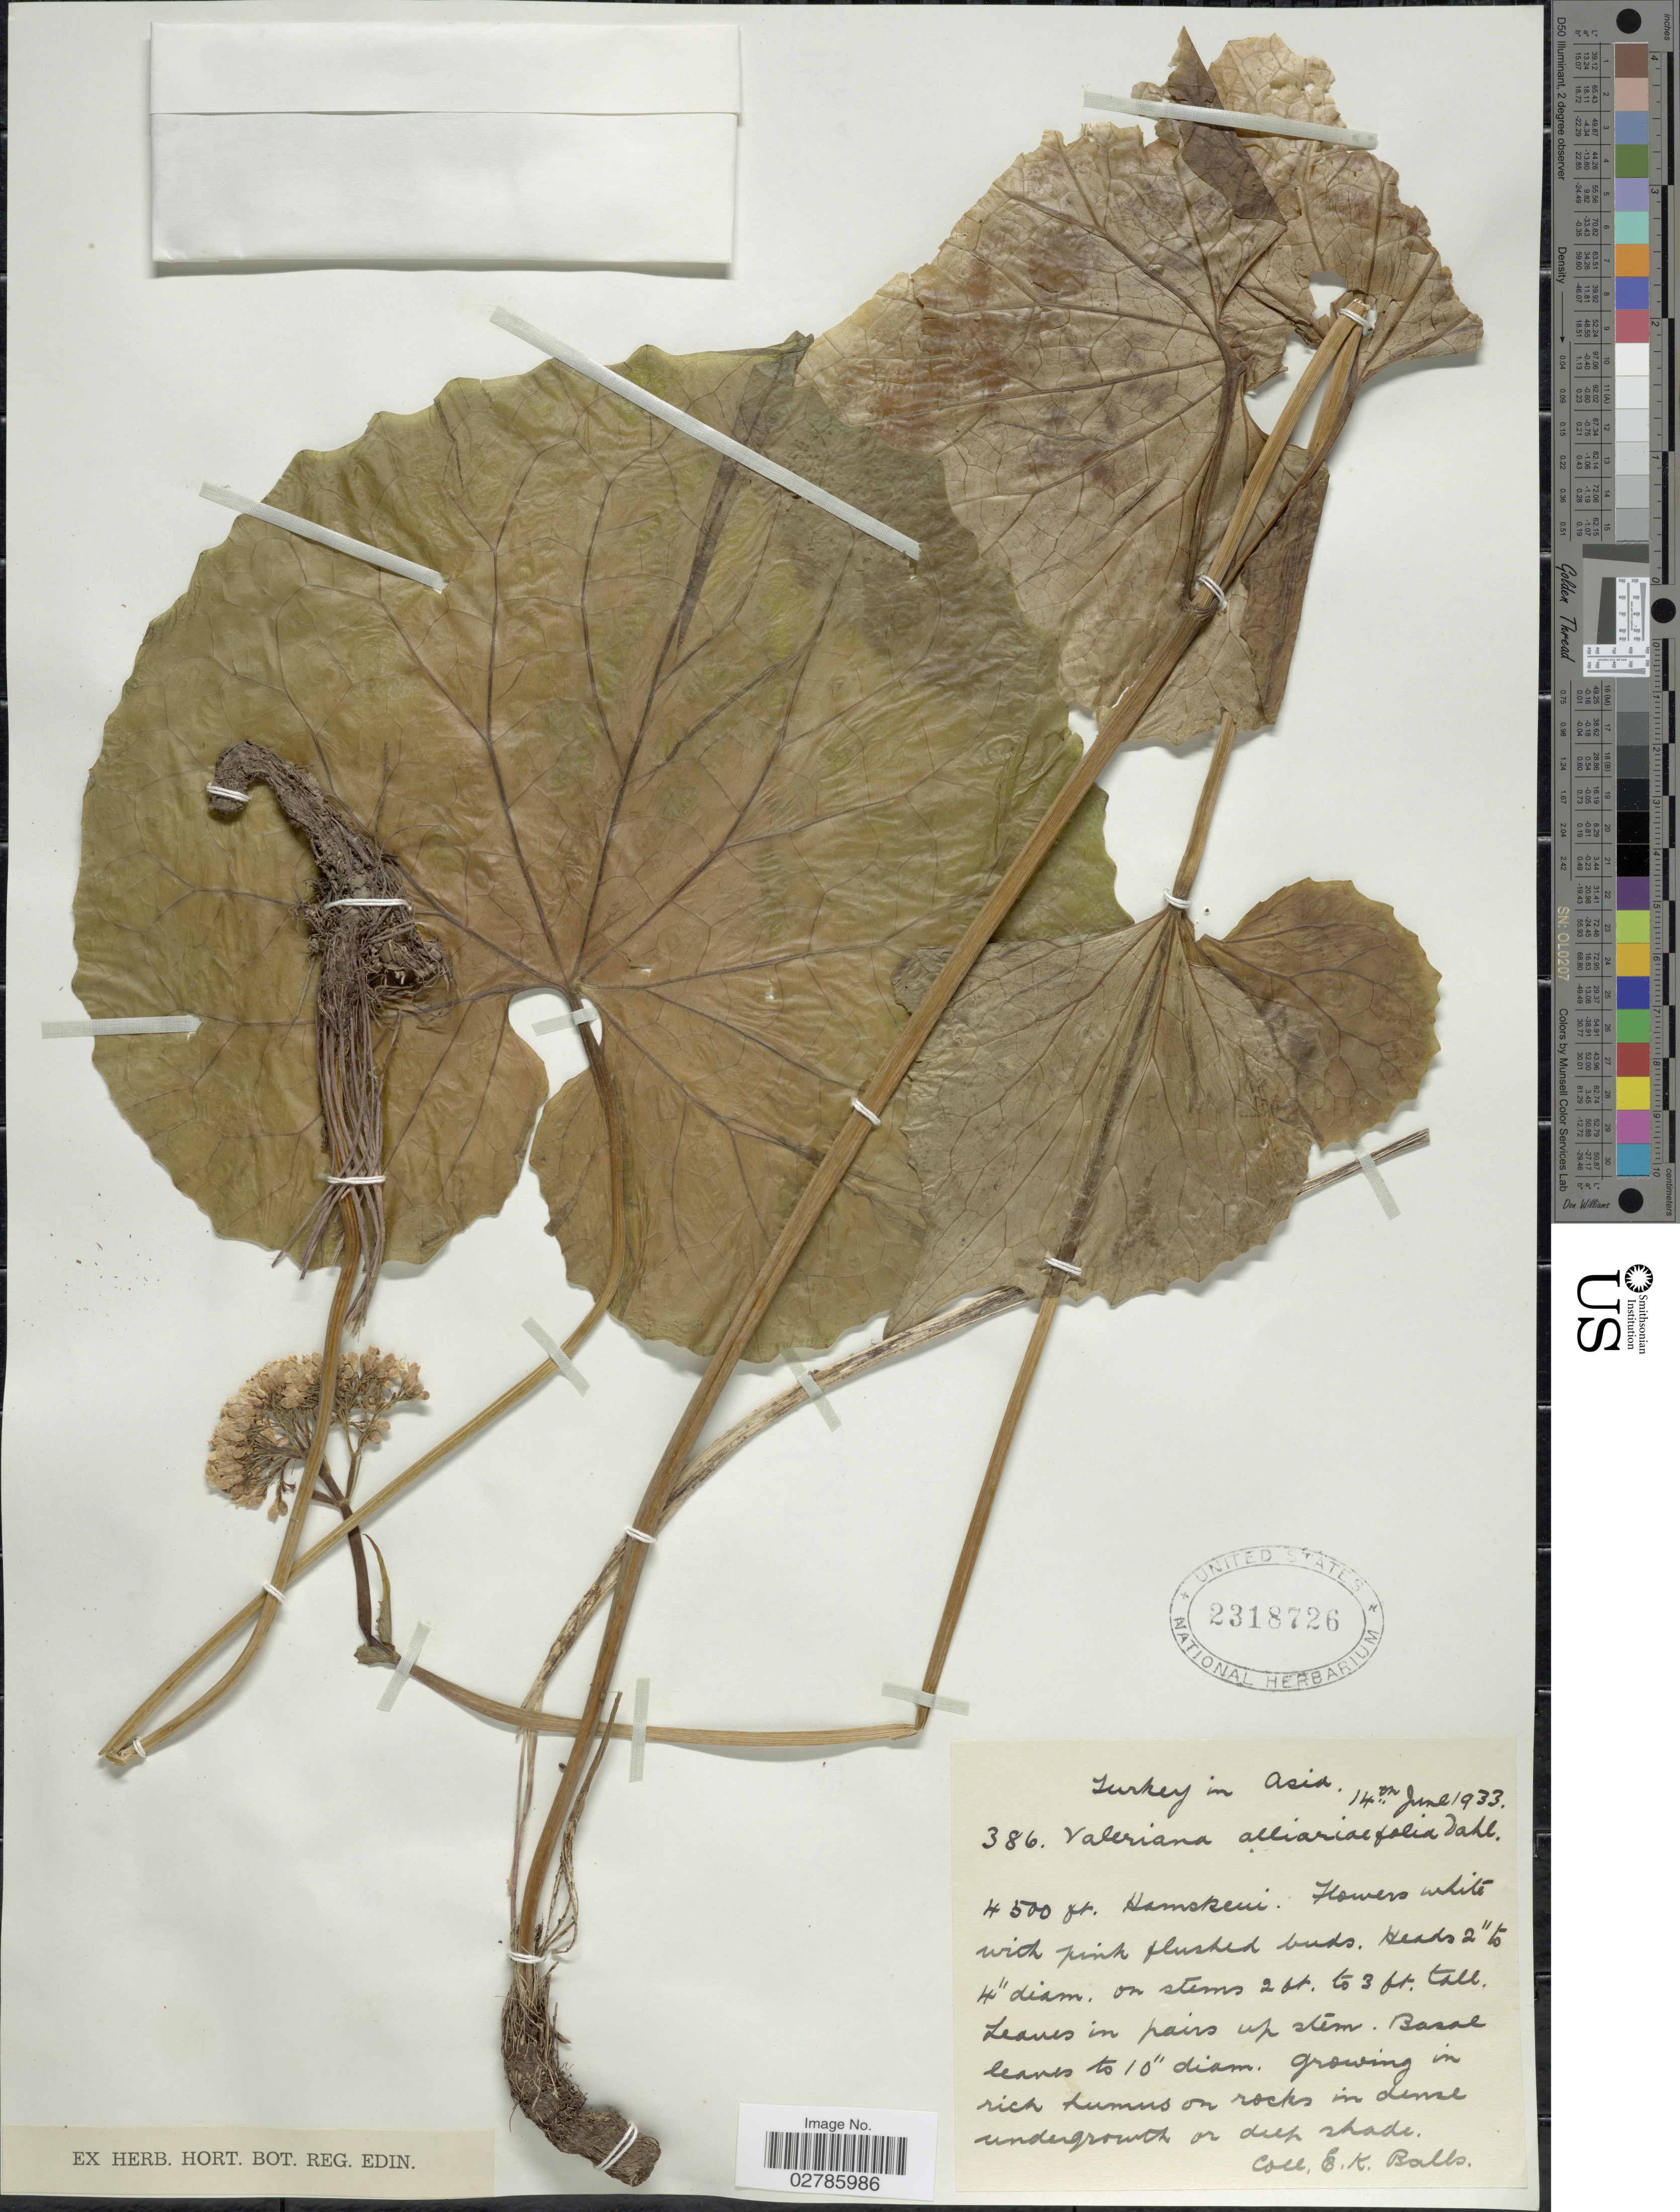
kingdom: Plantae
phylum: Tracheophyta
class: Magnoliopsida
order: Dipsacales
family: Caprifoliaceae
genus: Valeriana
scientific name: Valeriana alliariifolia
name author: Vahl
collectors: E. K. Balls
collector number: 386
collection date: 1933-06-14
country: Turkey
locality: Hamskeni. [interpreted]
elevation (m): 1372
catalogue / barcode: US 2318726